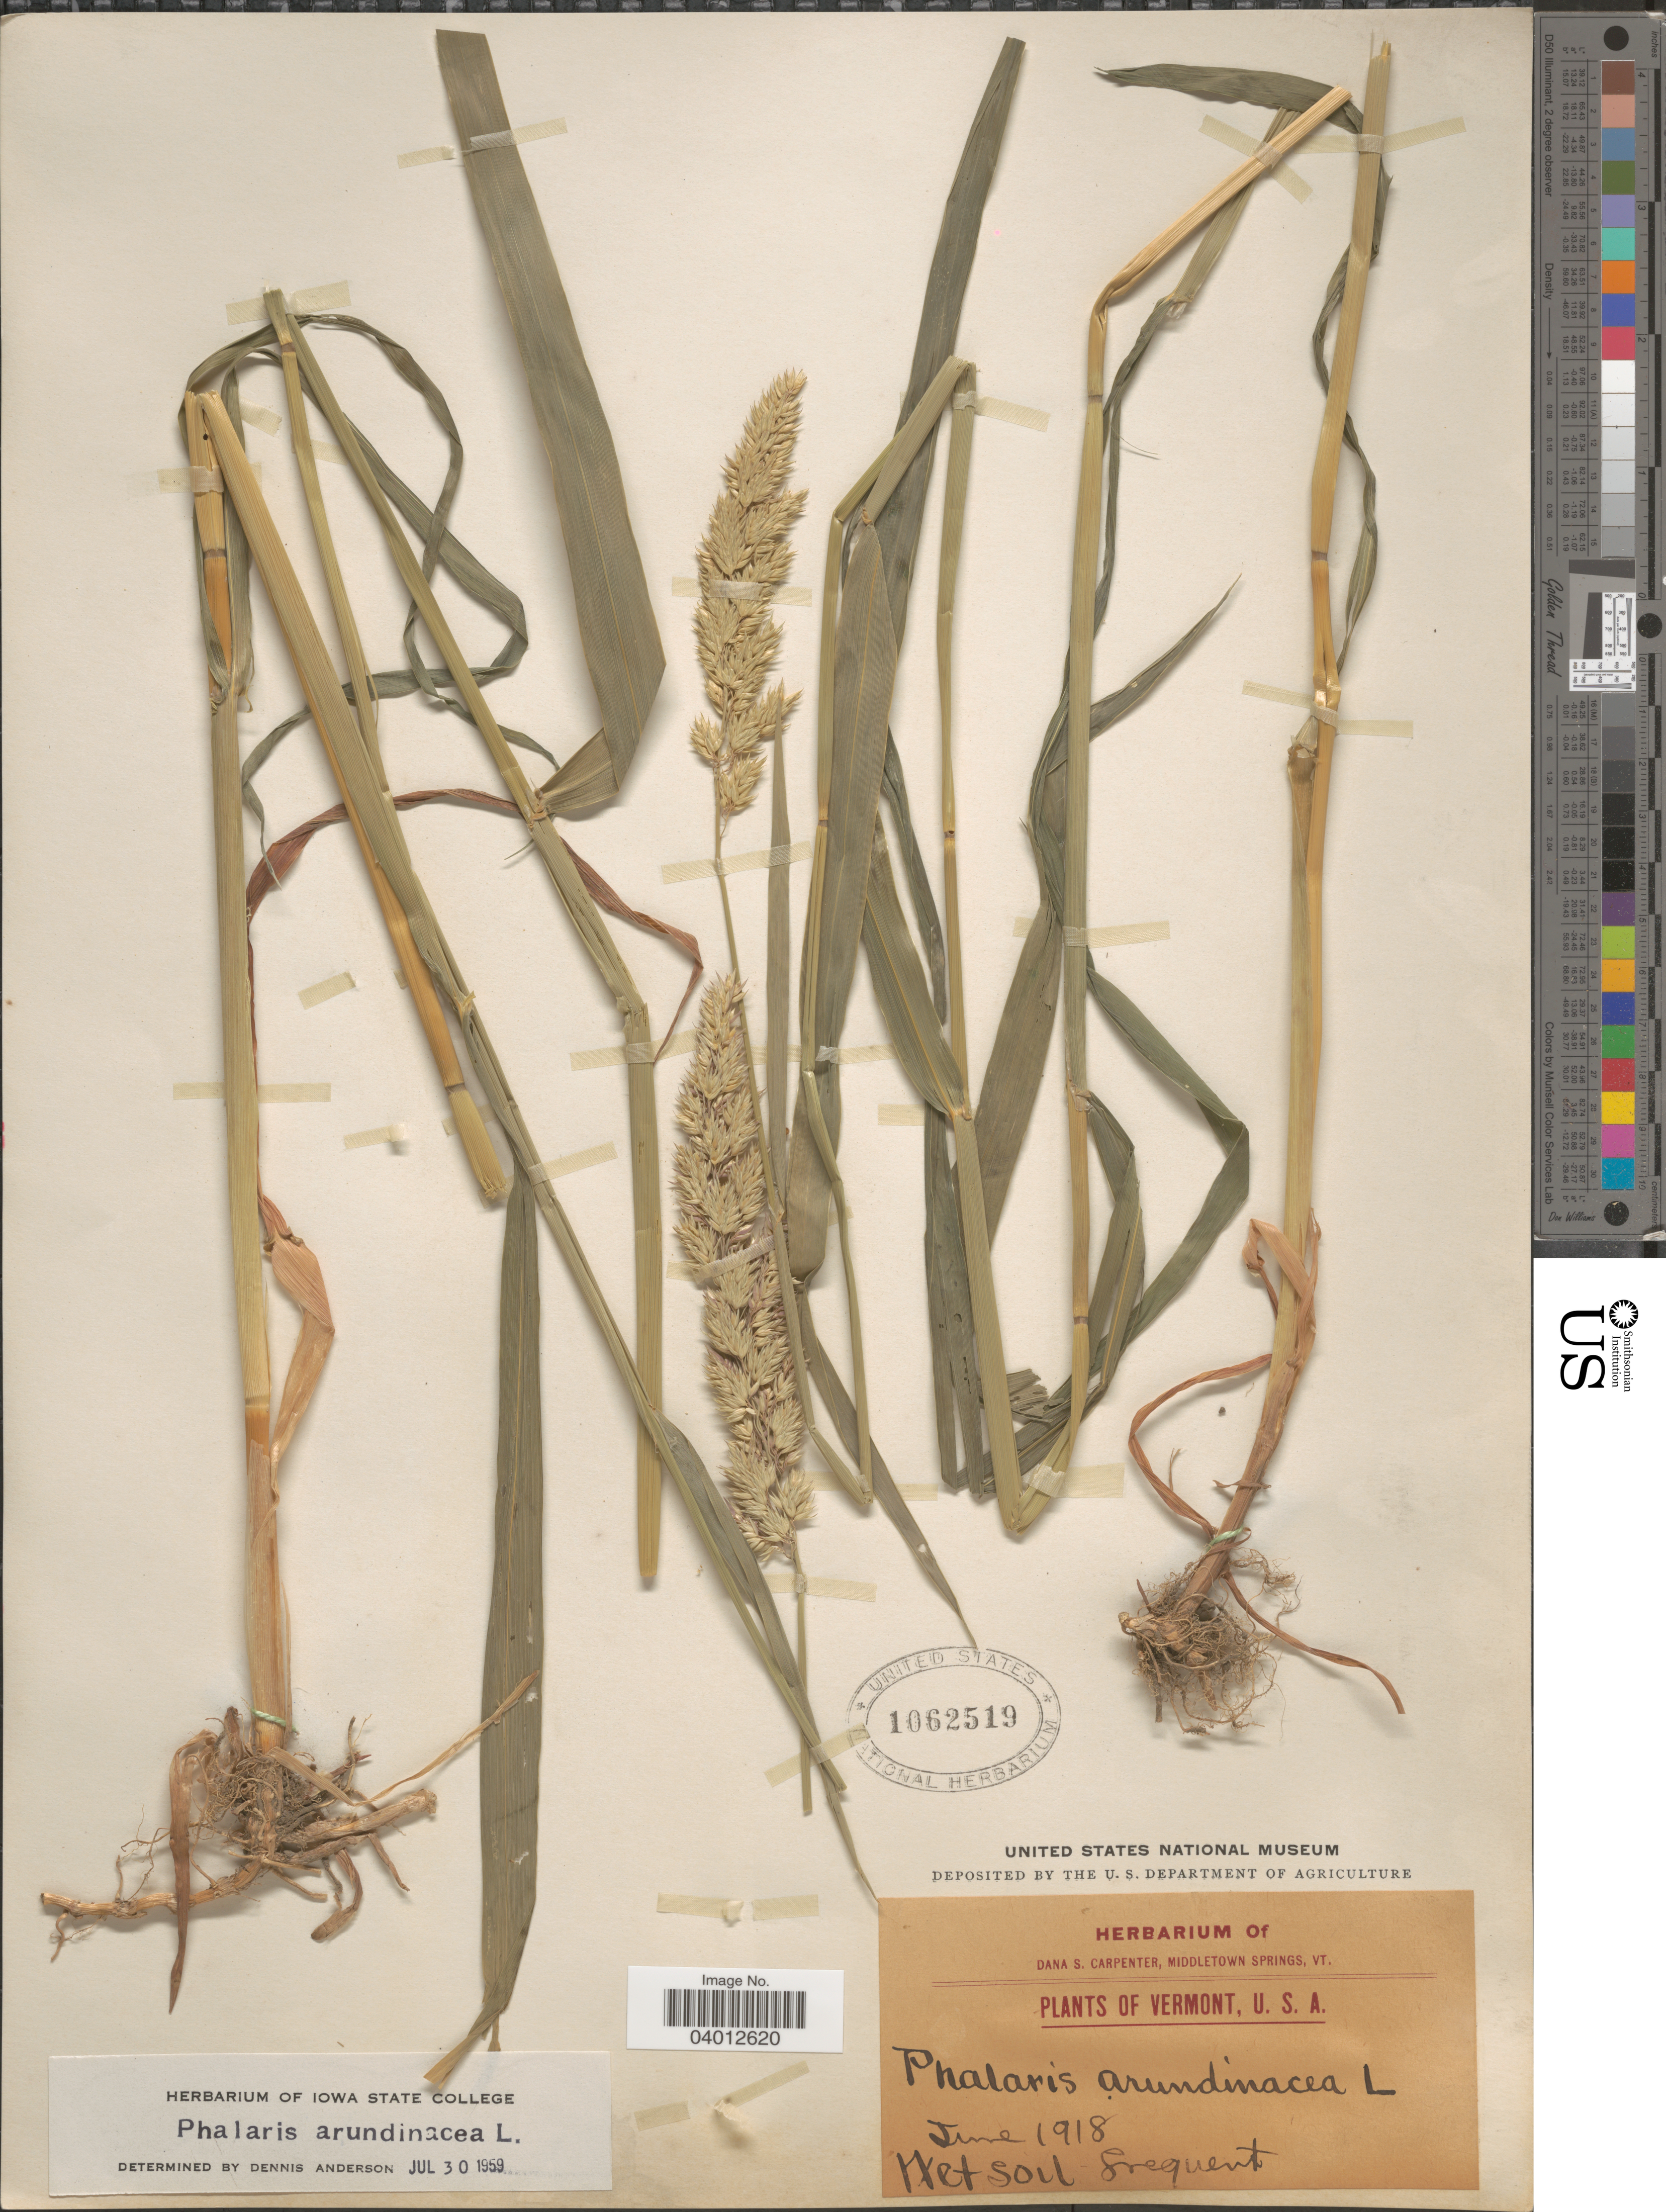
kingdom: Plantae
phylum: Tracheophyta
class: Liliopsida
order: Poales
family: Poaceae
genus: Phalaris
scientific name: Phalaris arundinacea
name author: L.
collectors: ex herb. Dana S. Carpenter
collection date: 1918-06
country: United States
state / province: Vermont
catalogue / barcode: US 1062519